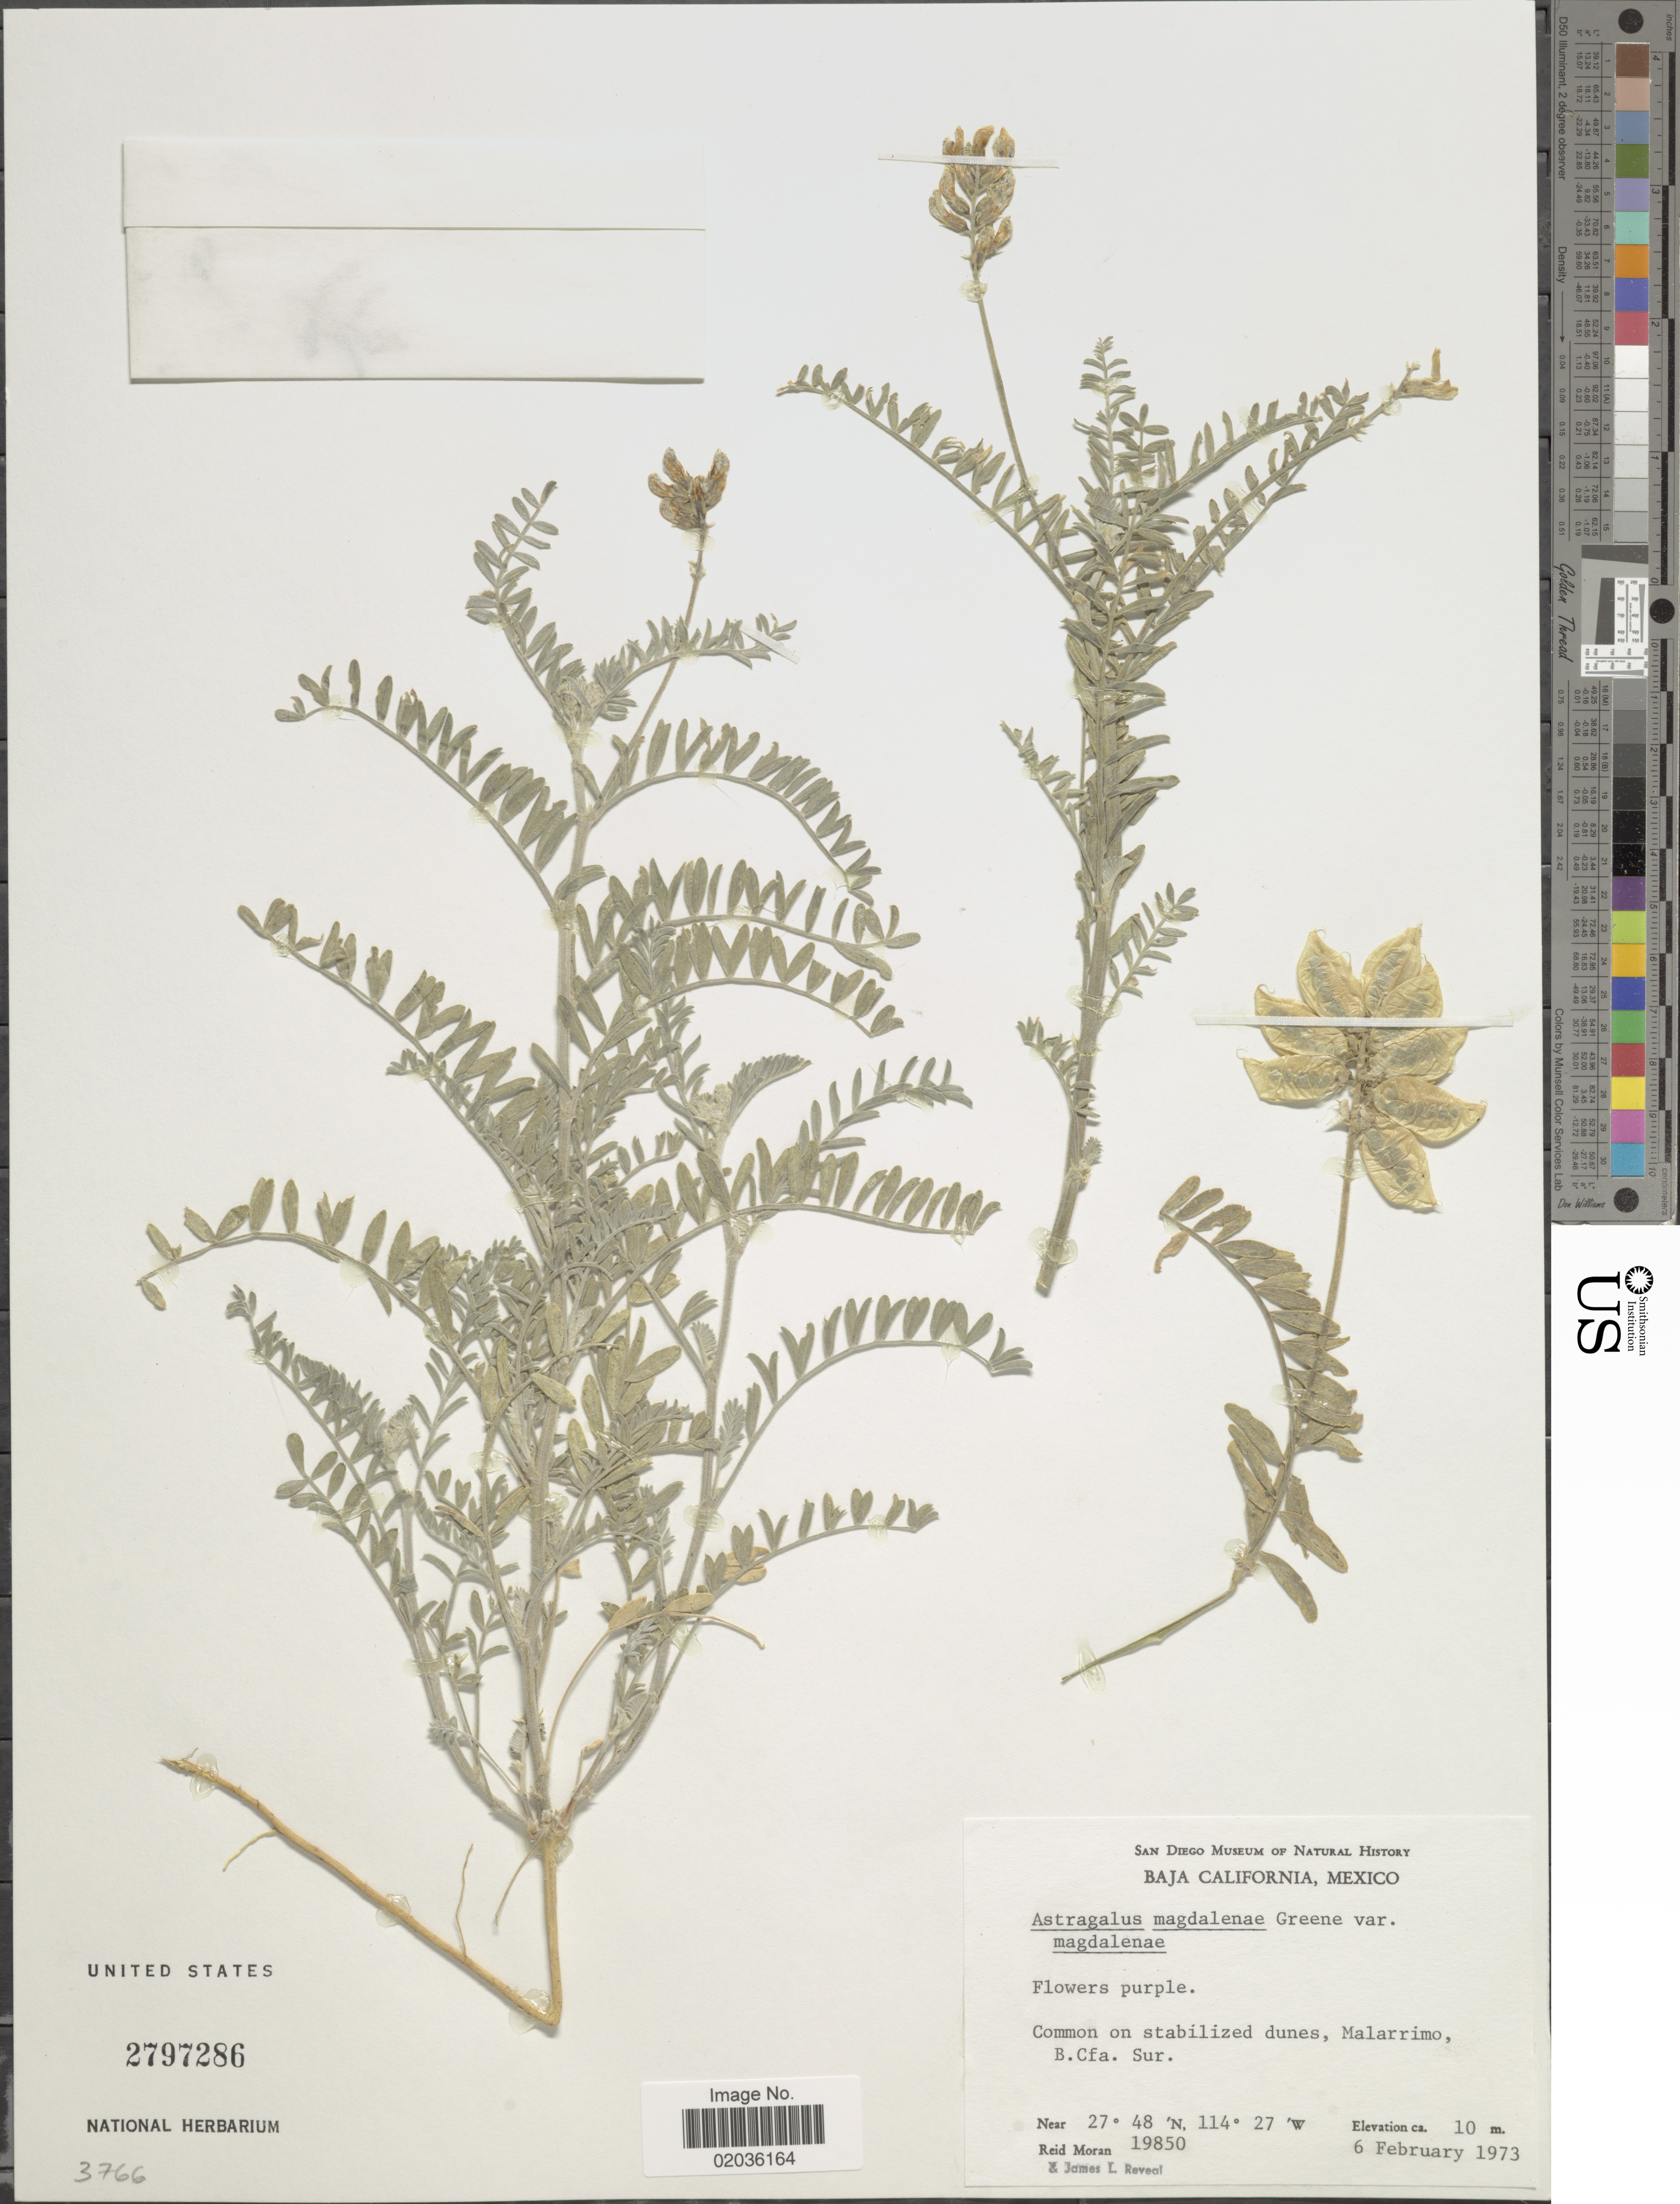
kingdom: Plantae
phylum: Tracheophyta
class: Magnoliopsida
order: Fabales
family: Fabaceae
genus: Astragalus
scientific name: Astragalus magdalenae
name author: Greene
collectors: R. V. Moran & J. L. Reveal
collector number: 19850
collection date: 1973-02-06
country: Mexico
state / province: Baja California Sur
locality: Baja California, Common at stabilized dunes, Malarrimo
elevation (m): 10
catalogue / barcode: US 2797286